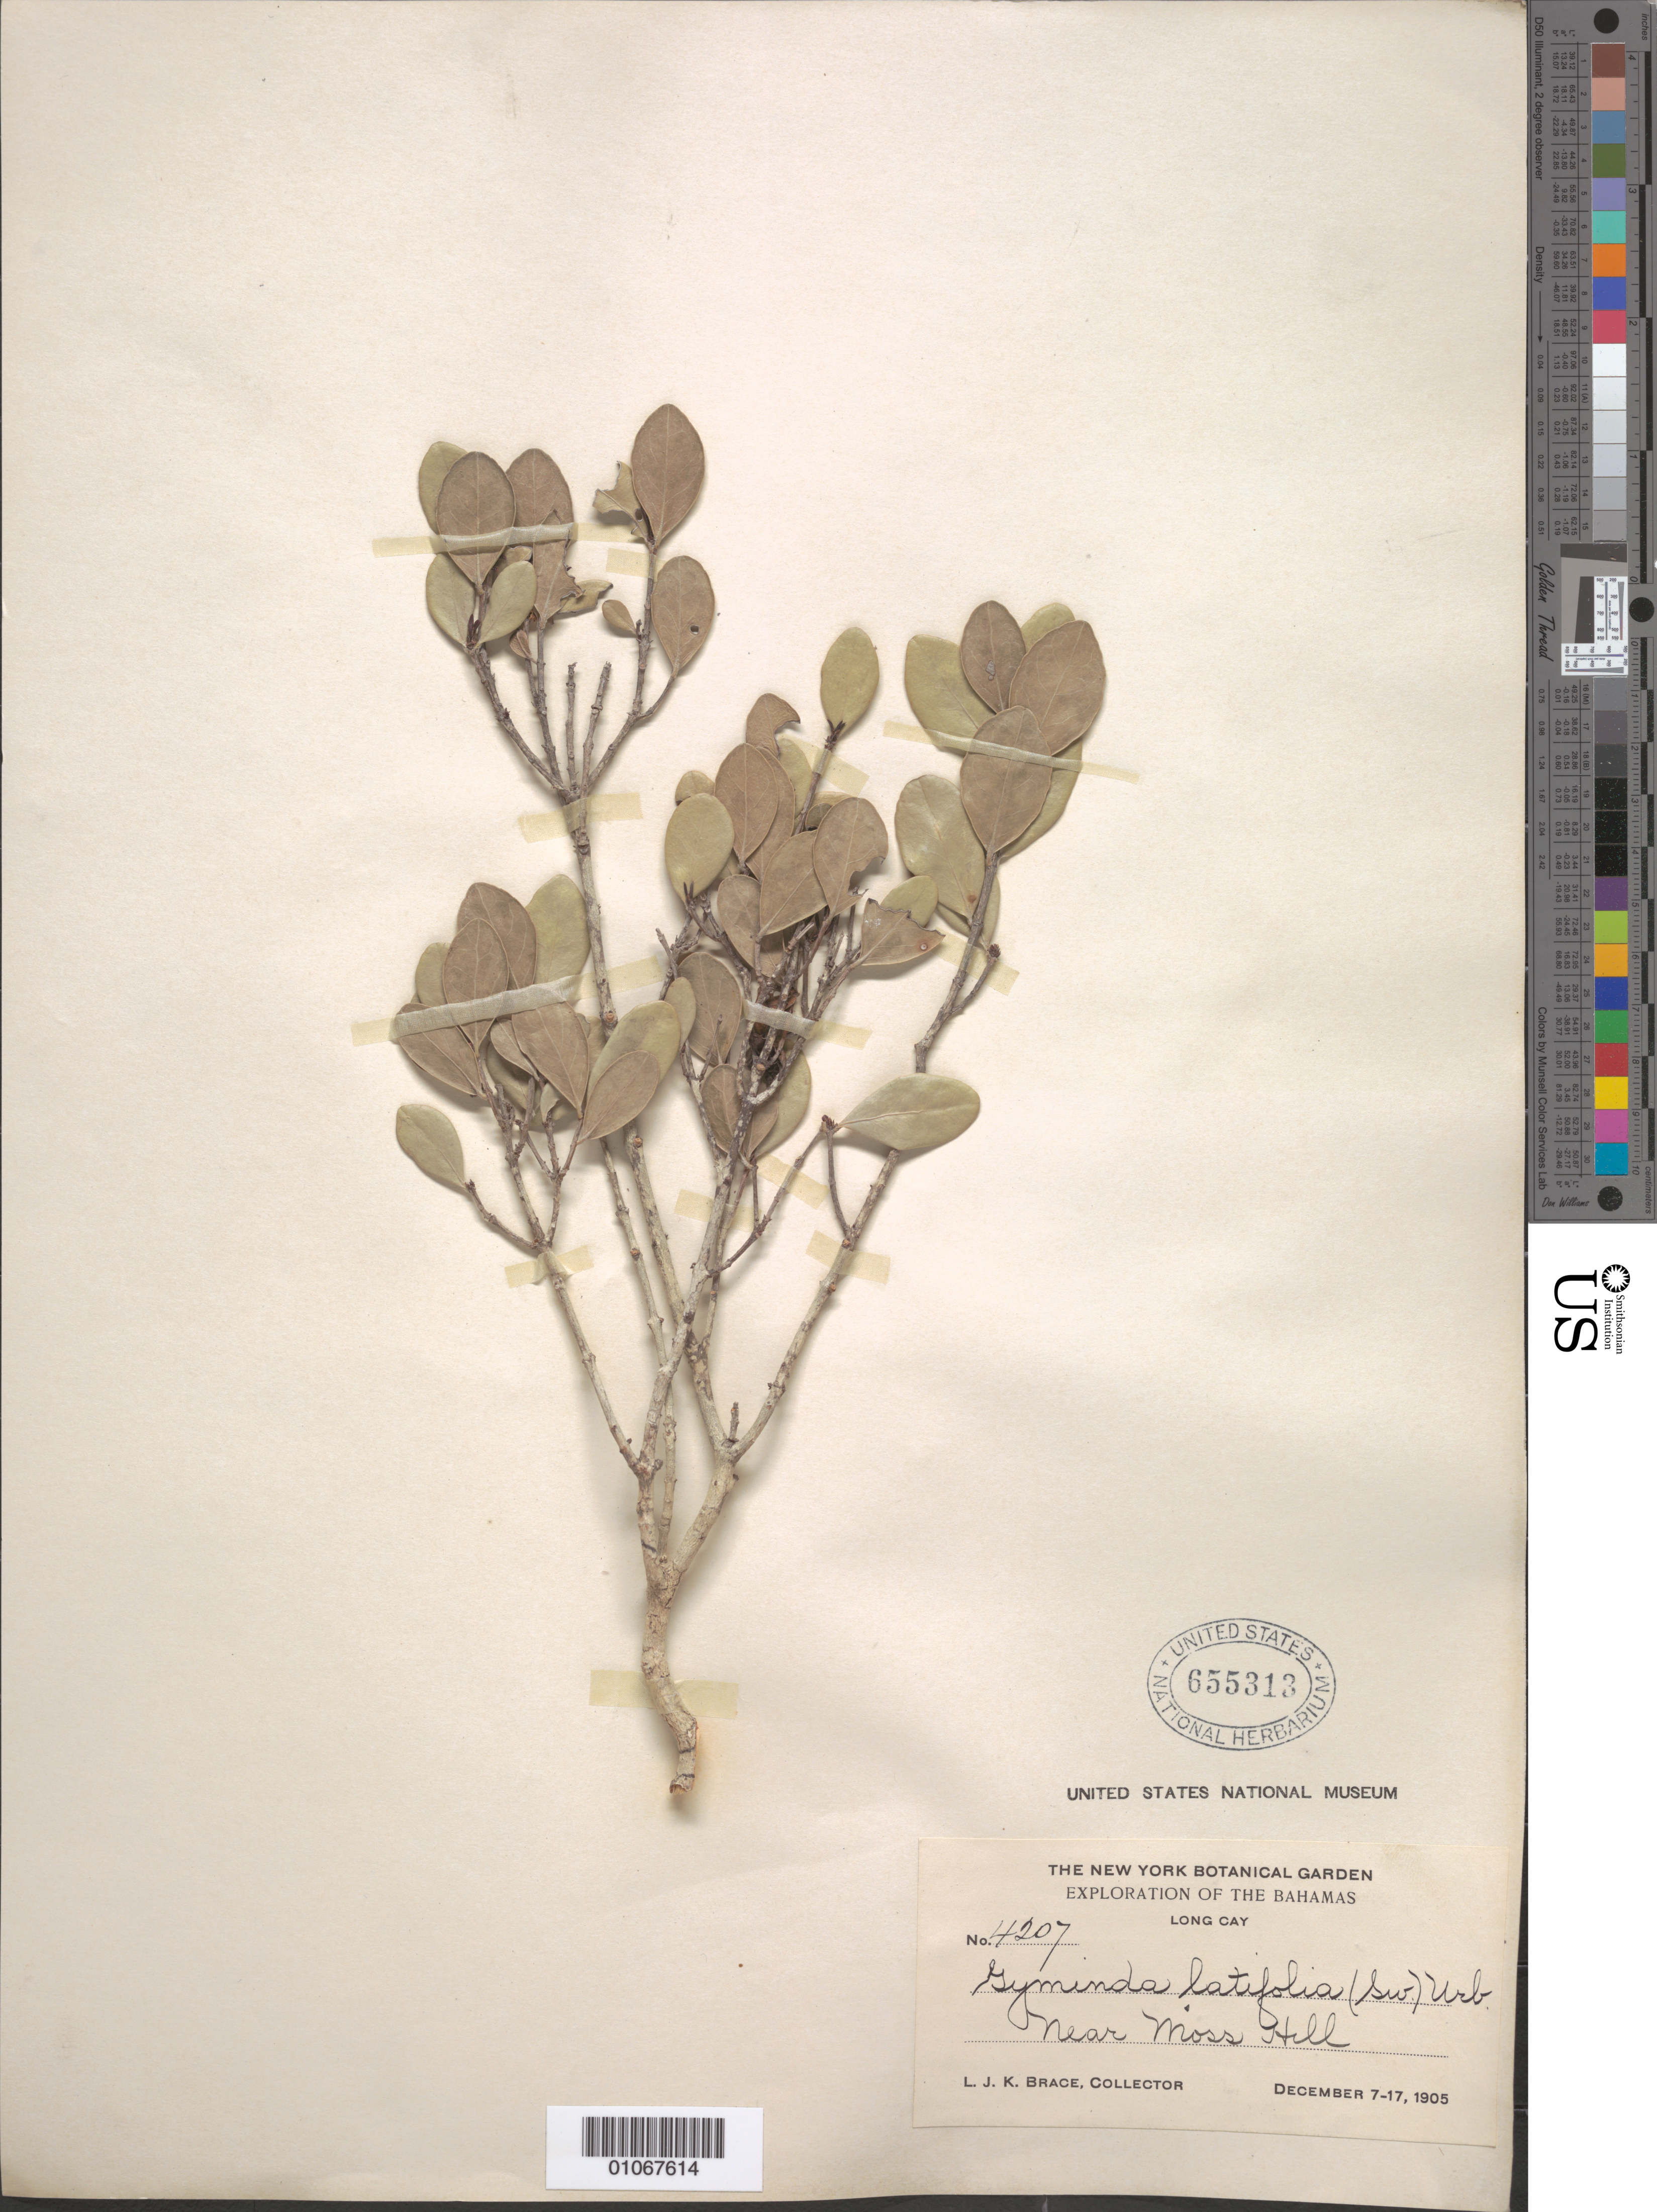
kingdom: Plantae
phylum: Tracheophyta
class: Magnoliopsida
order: Celastrales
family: Celastraceae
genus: Gyminda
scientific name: Gyminda latifolia subsp. latifolia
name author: (Sw.) Urb.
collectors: L. J. K. Brace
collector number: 4207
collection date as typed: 07 Dec 1905 to 17 Dec 1905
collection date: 1905-12-07/1905-12-17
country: Bahamas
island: Long Cay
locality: Near Moss hill.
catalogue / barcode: US 655313